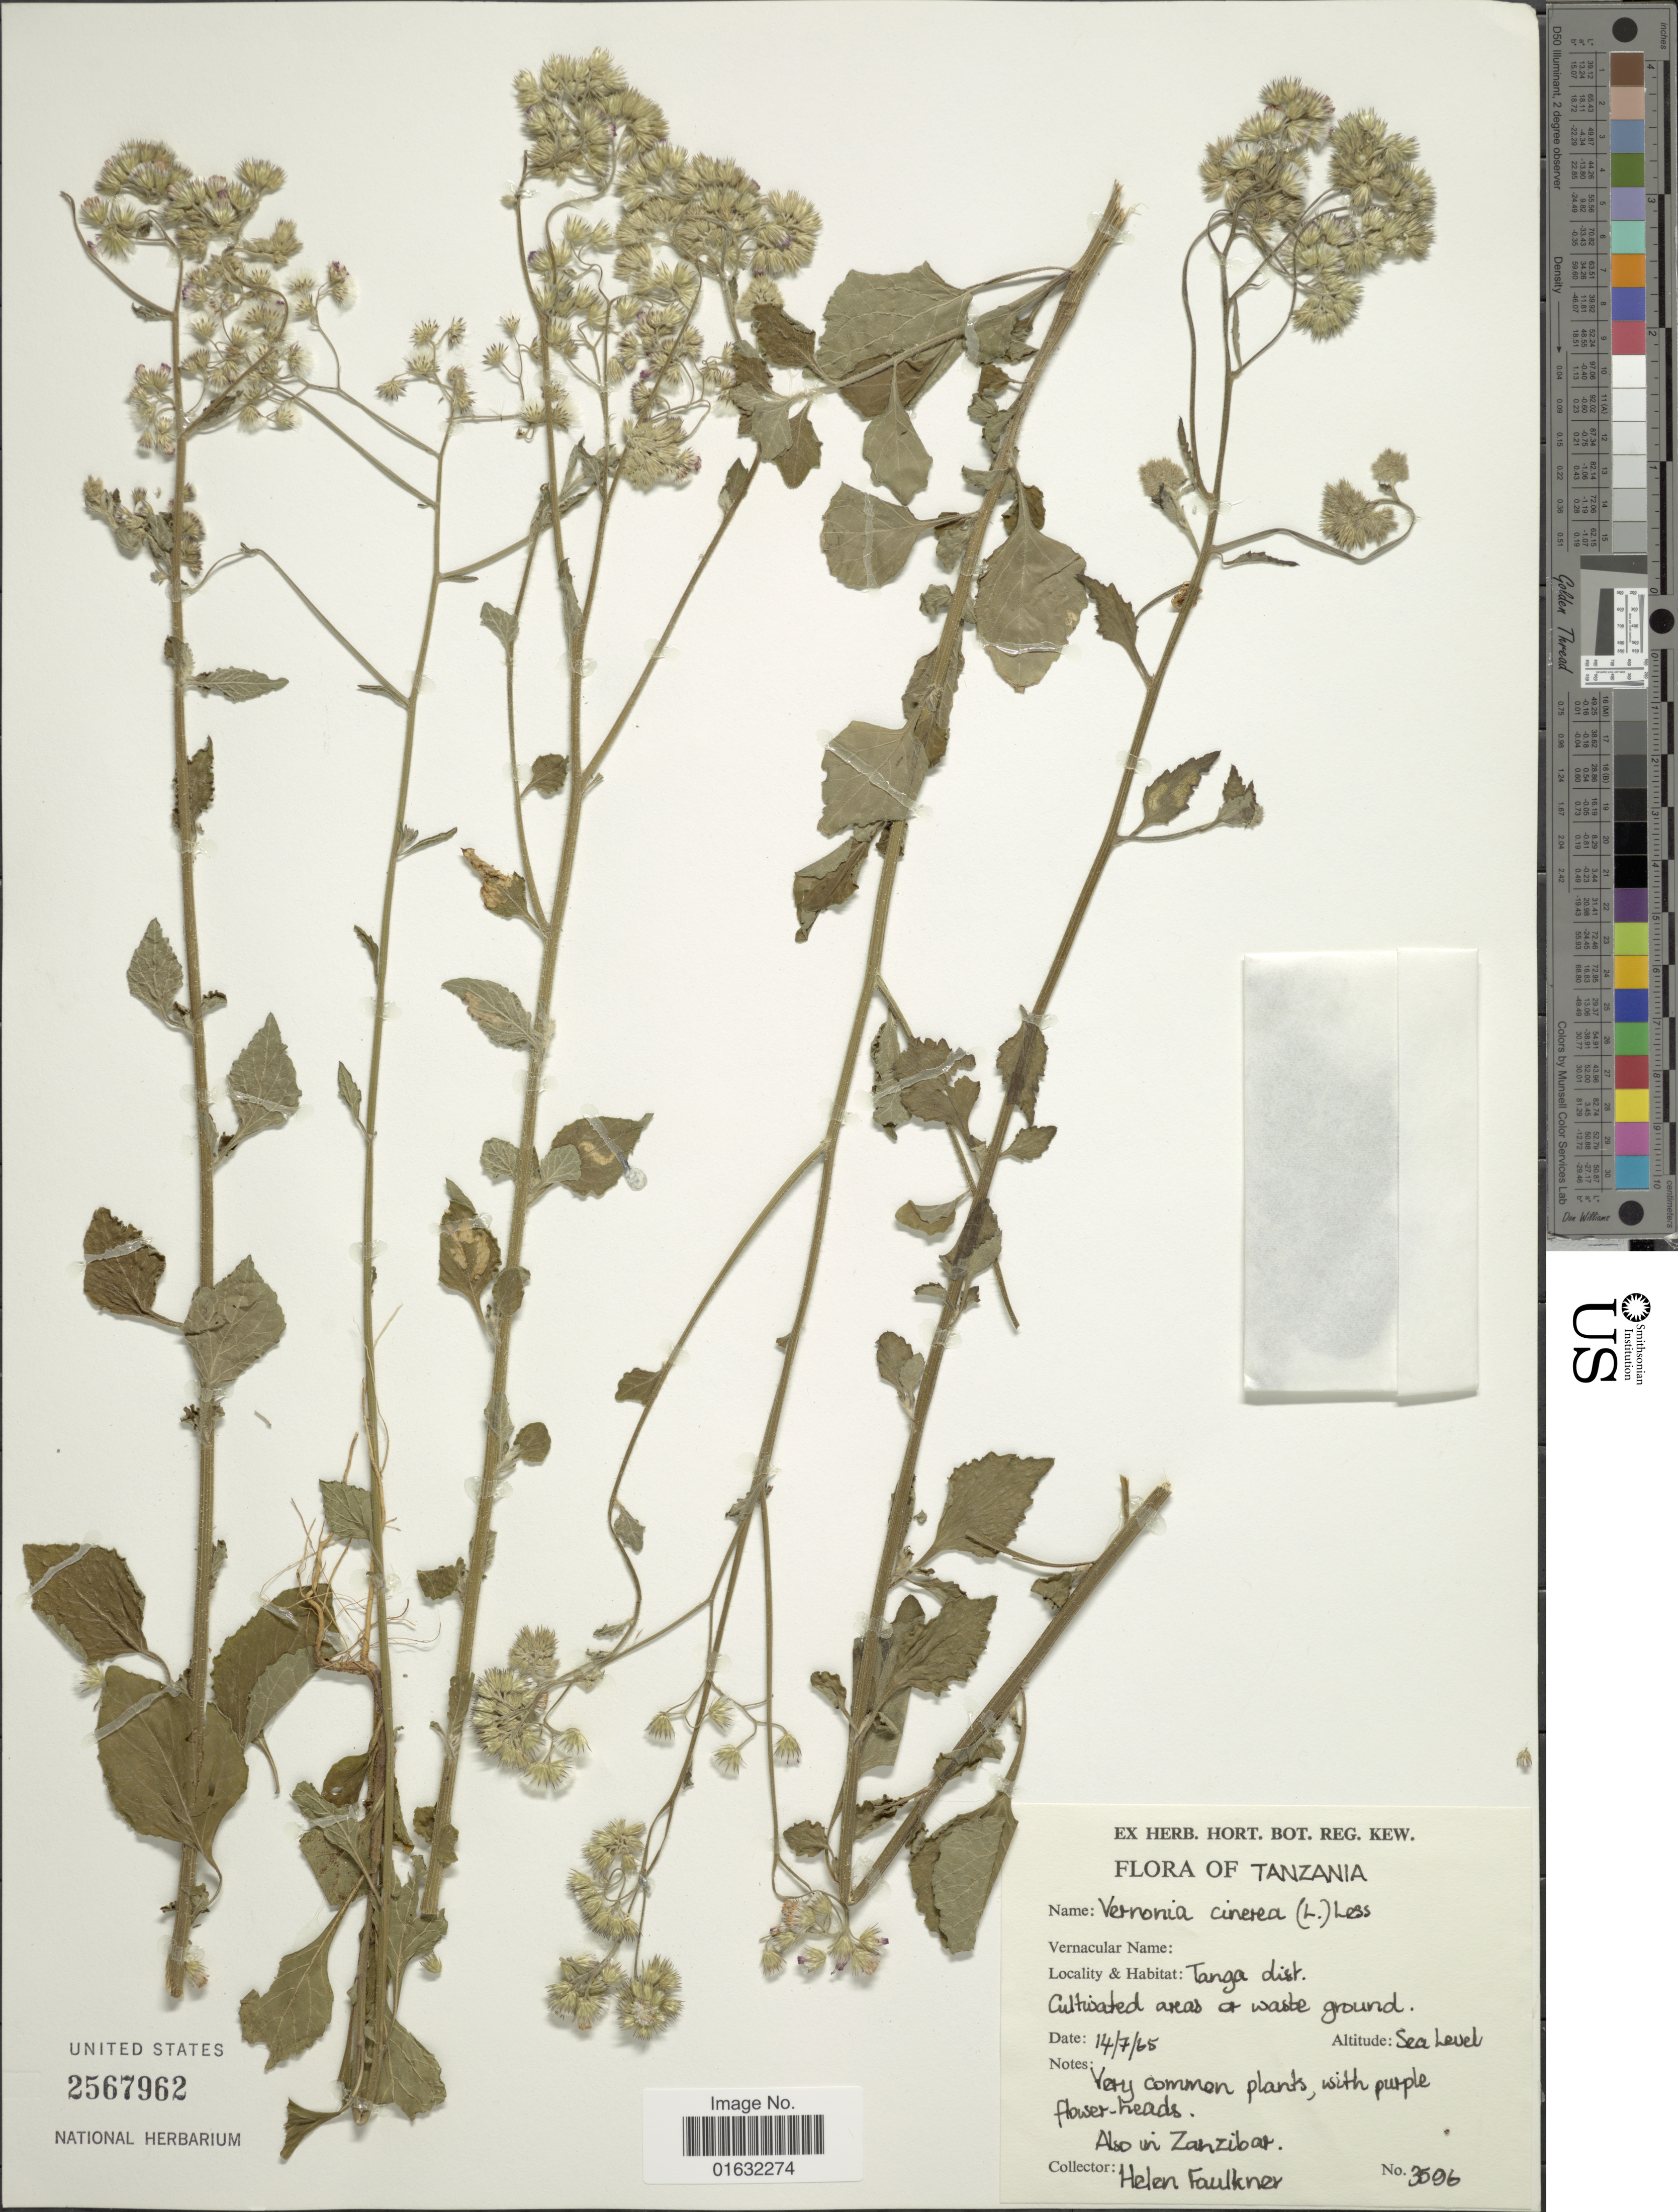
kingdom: Plantae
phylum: Tracheophyta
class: Magnoliopsida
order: Asterales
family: Asteraceae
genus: Cyanthillium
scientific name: Cyanthillium cinereum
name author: (L.) H. Rob.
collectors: H. Faulkner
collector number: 3596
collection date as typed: Transcribed d/m/y: 14/7/65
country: Tanzania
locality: Tanga Dist., Cultivated area at waste ground, Also in Zanzibar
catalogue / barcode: US 2567962